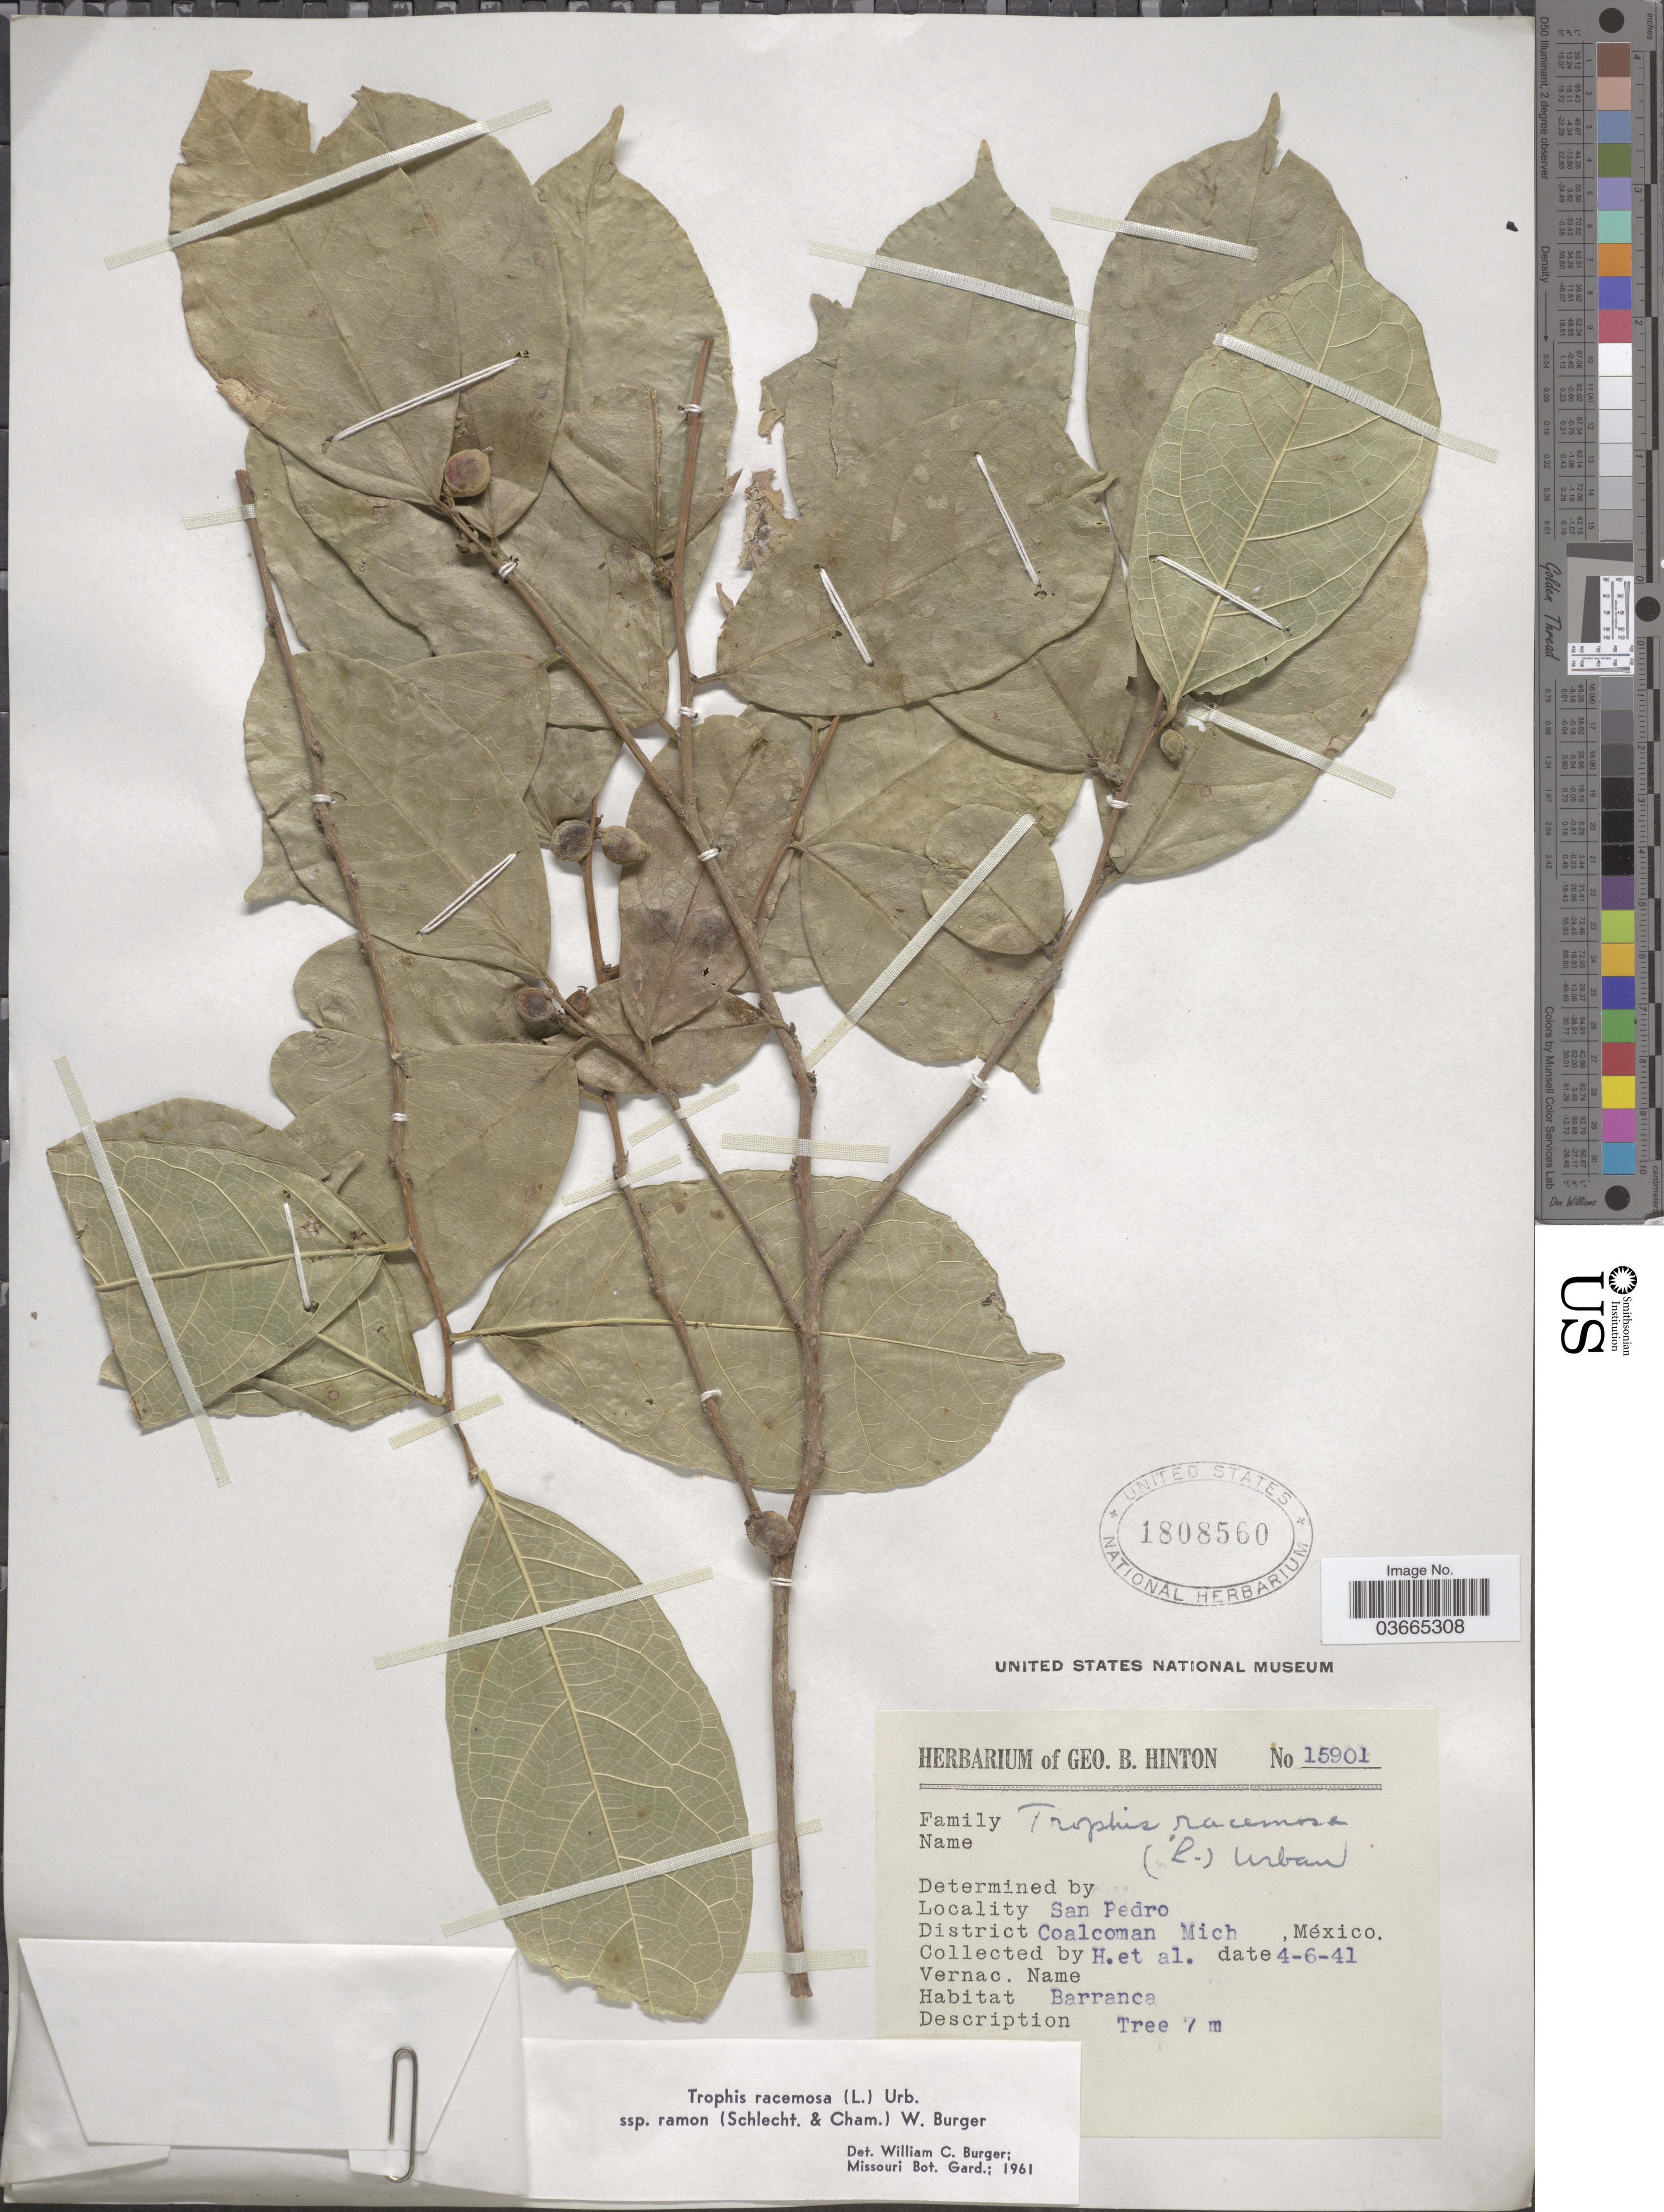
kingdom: Plantae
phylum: Tracheophyta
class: Magnoliopsida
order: Rosales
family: Moraceae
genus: Trophis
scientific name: Trophis racemosa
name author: (L.) Urb.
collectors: G. B. Hinton & et al.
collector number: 15901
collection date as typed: Transcribed d/m/y: 4/6/41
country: Mexico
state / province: Michoacán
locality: San Pedro. District Coalcoman.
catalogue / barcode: US 1808560